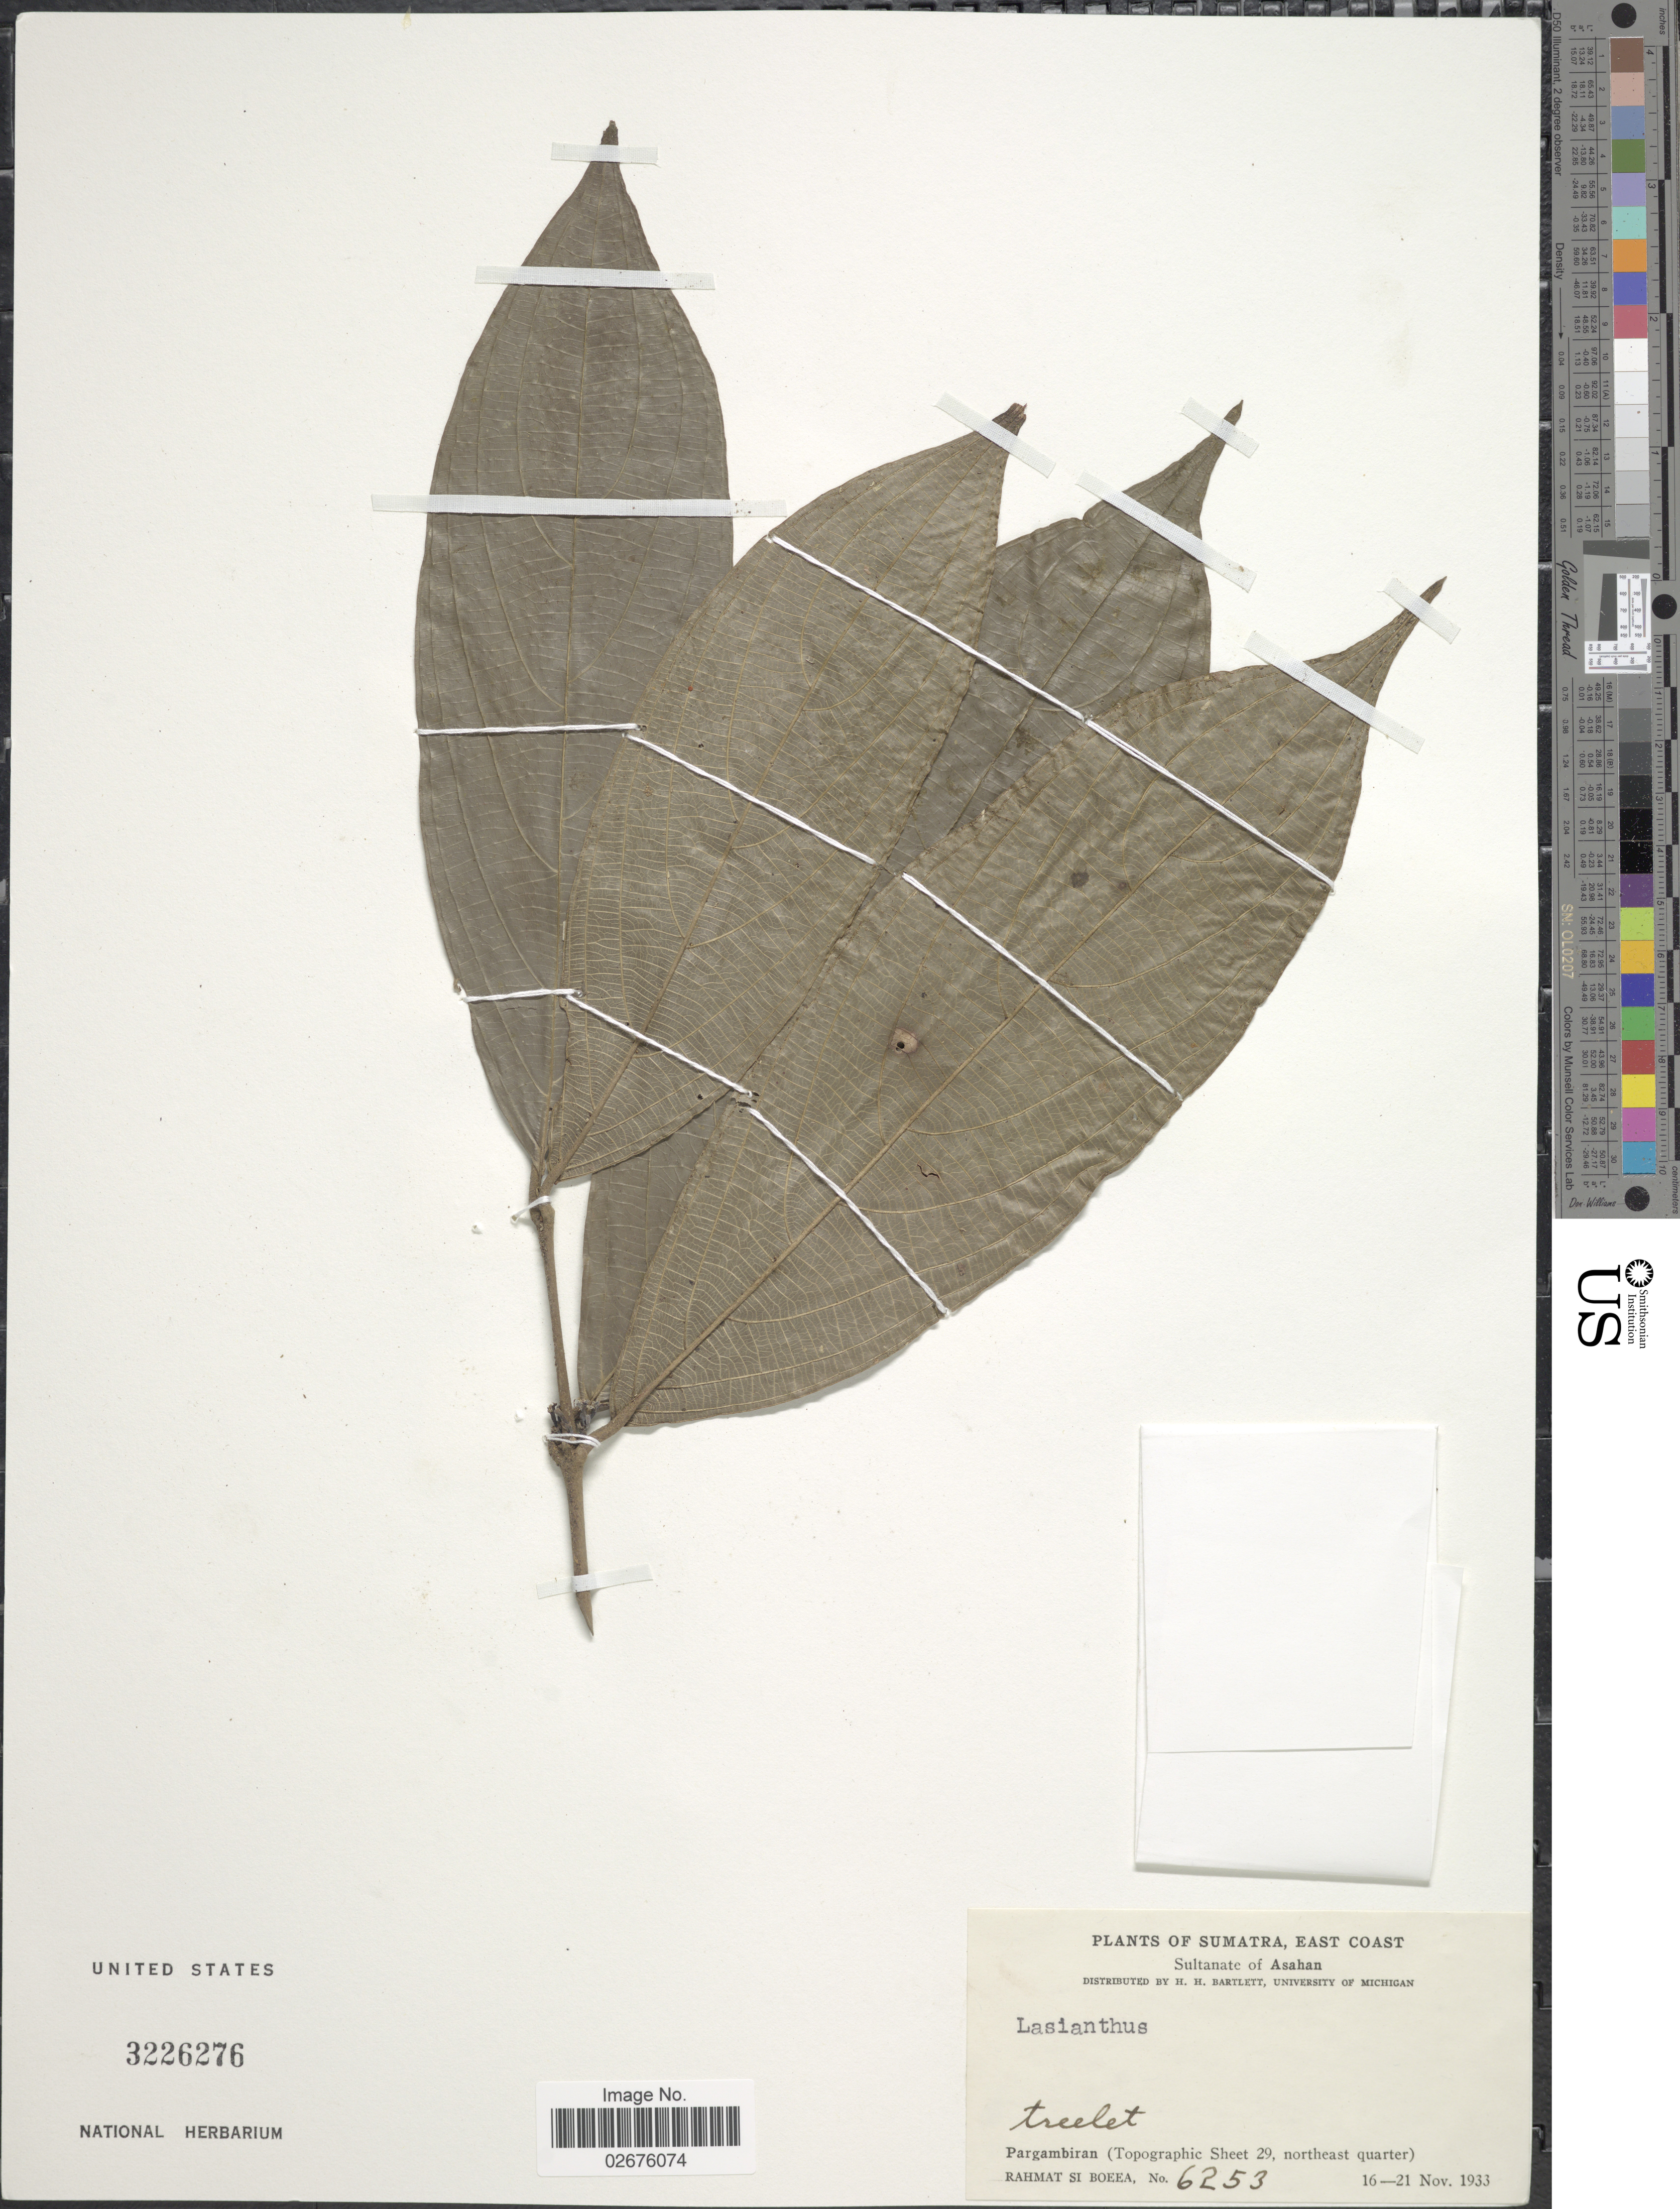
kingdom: Plantae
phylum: Tracheophyta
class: Magnoliopsida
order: Gentianales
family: Rubiaceae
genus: Lasianthus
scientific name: Lasianthus sp.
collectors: Rahmat Si Boeea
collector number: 6253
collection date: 1933-11-16/1933-11-21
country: Indonesia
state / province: Sumatra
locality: East Coast. Sultanate of Asahan. Pargambiran (Topographic Sheet 29, northwest quarter)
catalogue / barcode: US 3226276